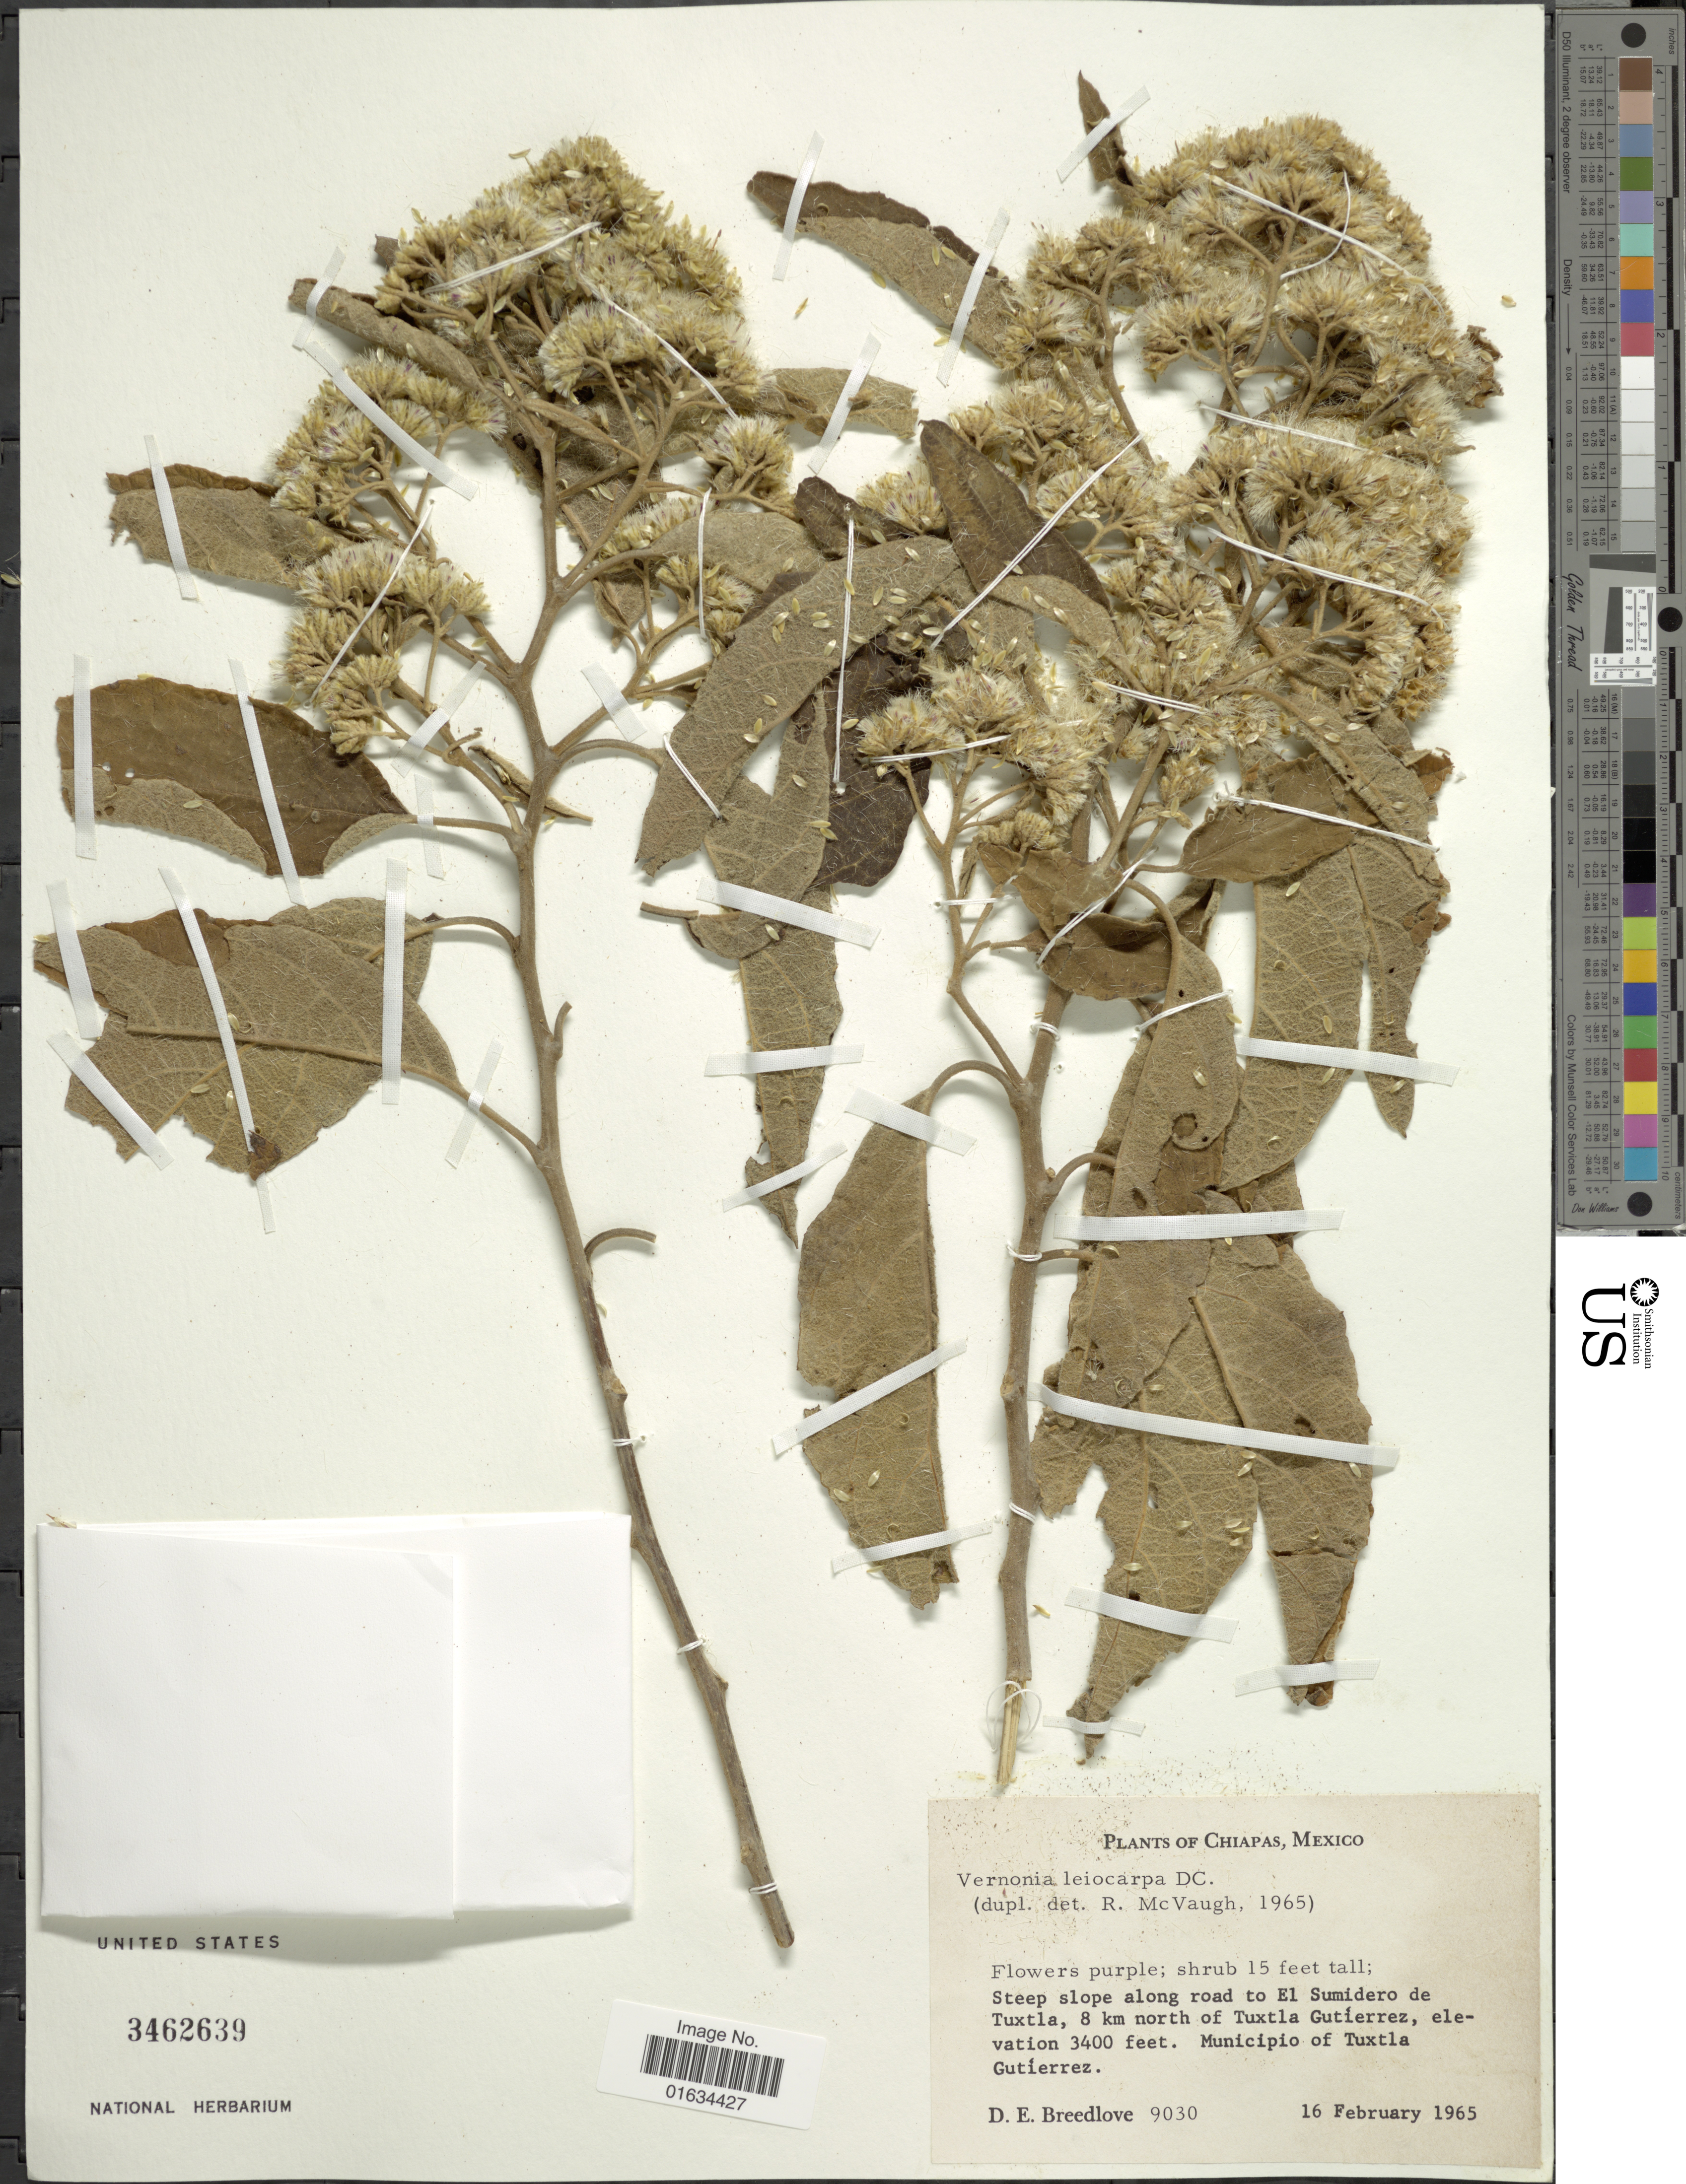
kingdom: Plantae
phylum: Tracheophyta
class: Magnoliopsida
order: Asterales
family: Asteraceae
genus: Eremosis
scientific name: Eremosis leiocarpa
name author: (DC.) Gleason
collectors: D. E. Breedlove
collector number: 9030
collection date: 1965-02-16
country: Mexico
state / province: Chiapas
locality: Steep slope along road to El Sumidero de Tuctla, 8 km north of Tuxtla Gutierrez, Municipio Tuxtla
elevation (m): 1036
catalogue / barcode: US 3462639